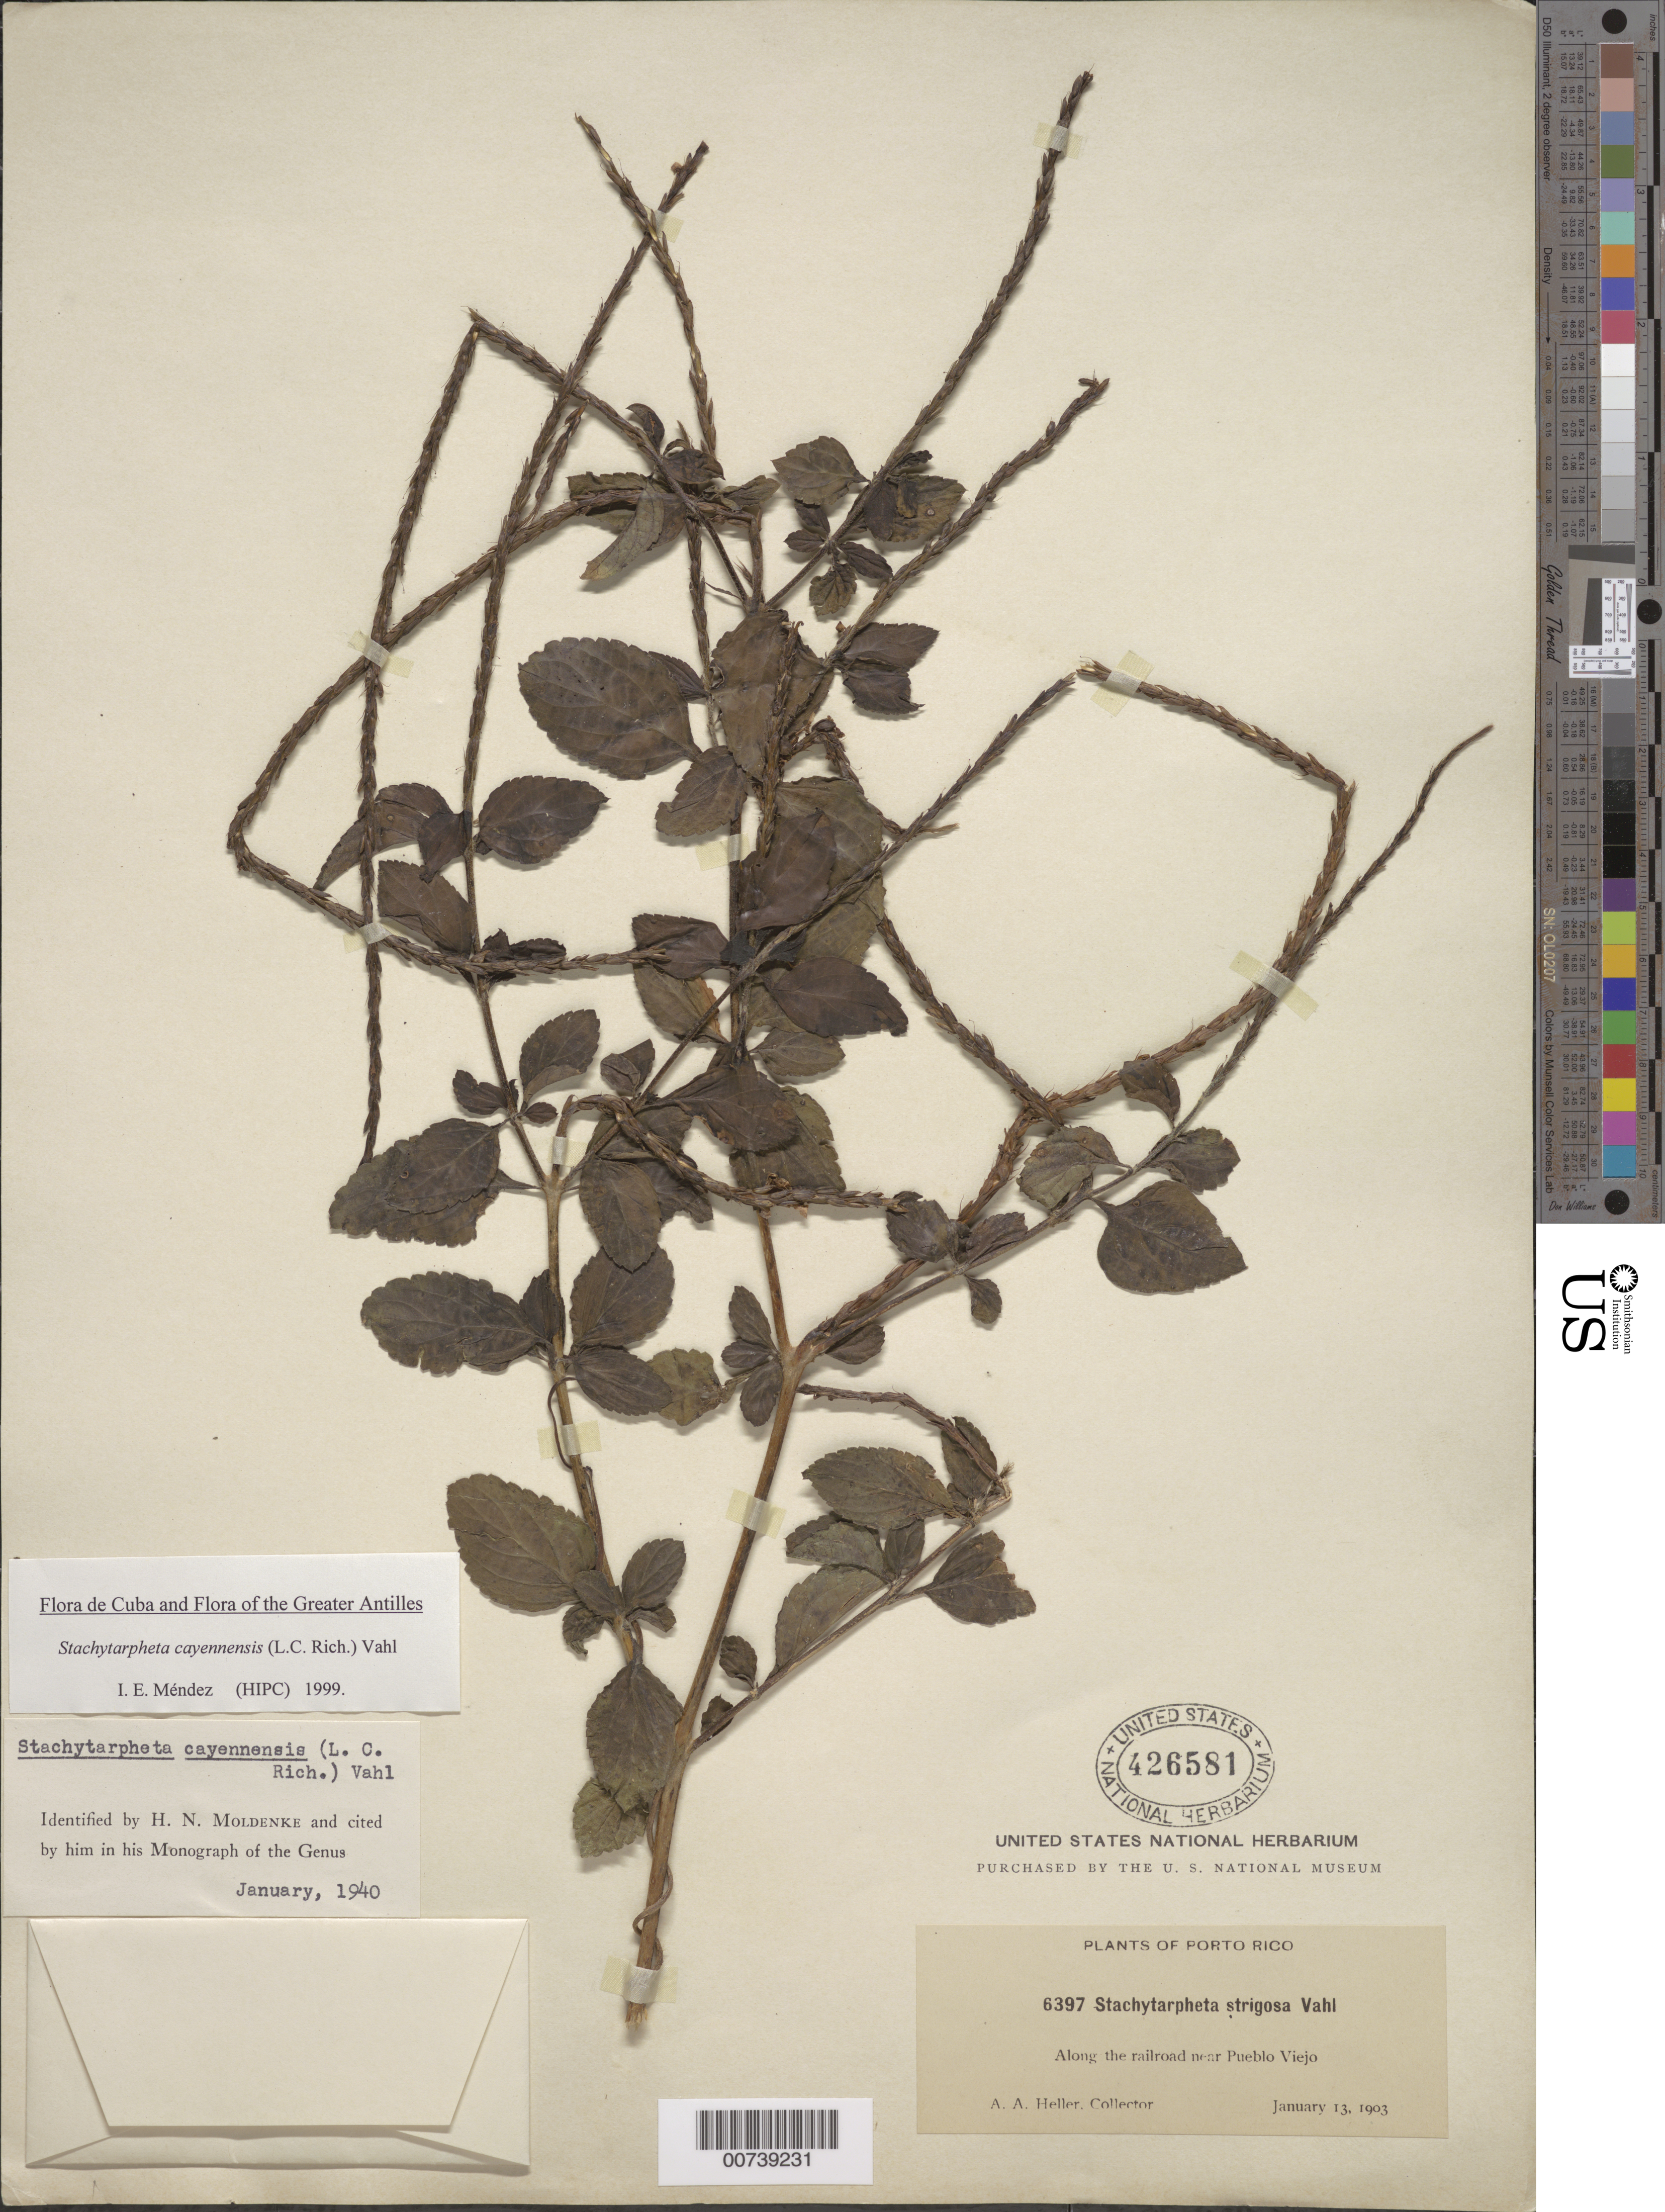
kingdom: Plantae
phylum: Tracheophyta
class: Magnoliopsida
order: Lamiales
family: Verbenaceae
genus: Stachytarpheta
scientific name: Stachytarpheta cayennensis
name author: (Rich.) Vahl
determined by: Méndez, Isidro E., (HIPC)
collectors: A. A. Heller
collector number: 6397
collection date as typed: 13 Jan 1903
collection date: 1903-01-13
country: Puerto Rico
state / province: Guaynabo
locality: Along the railroad near Pueblo Viejo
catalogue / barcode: US 426581